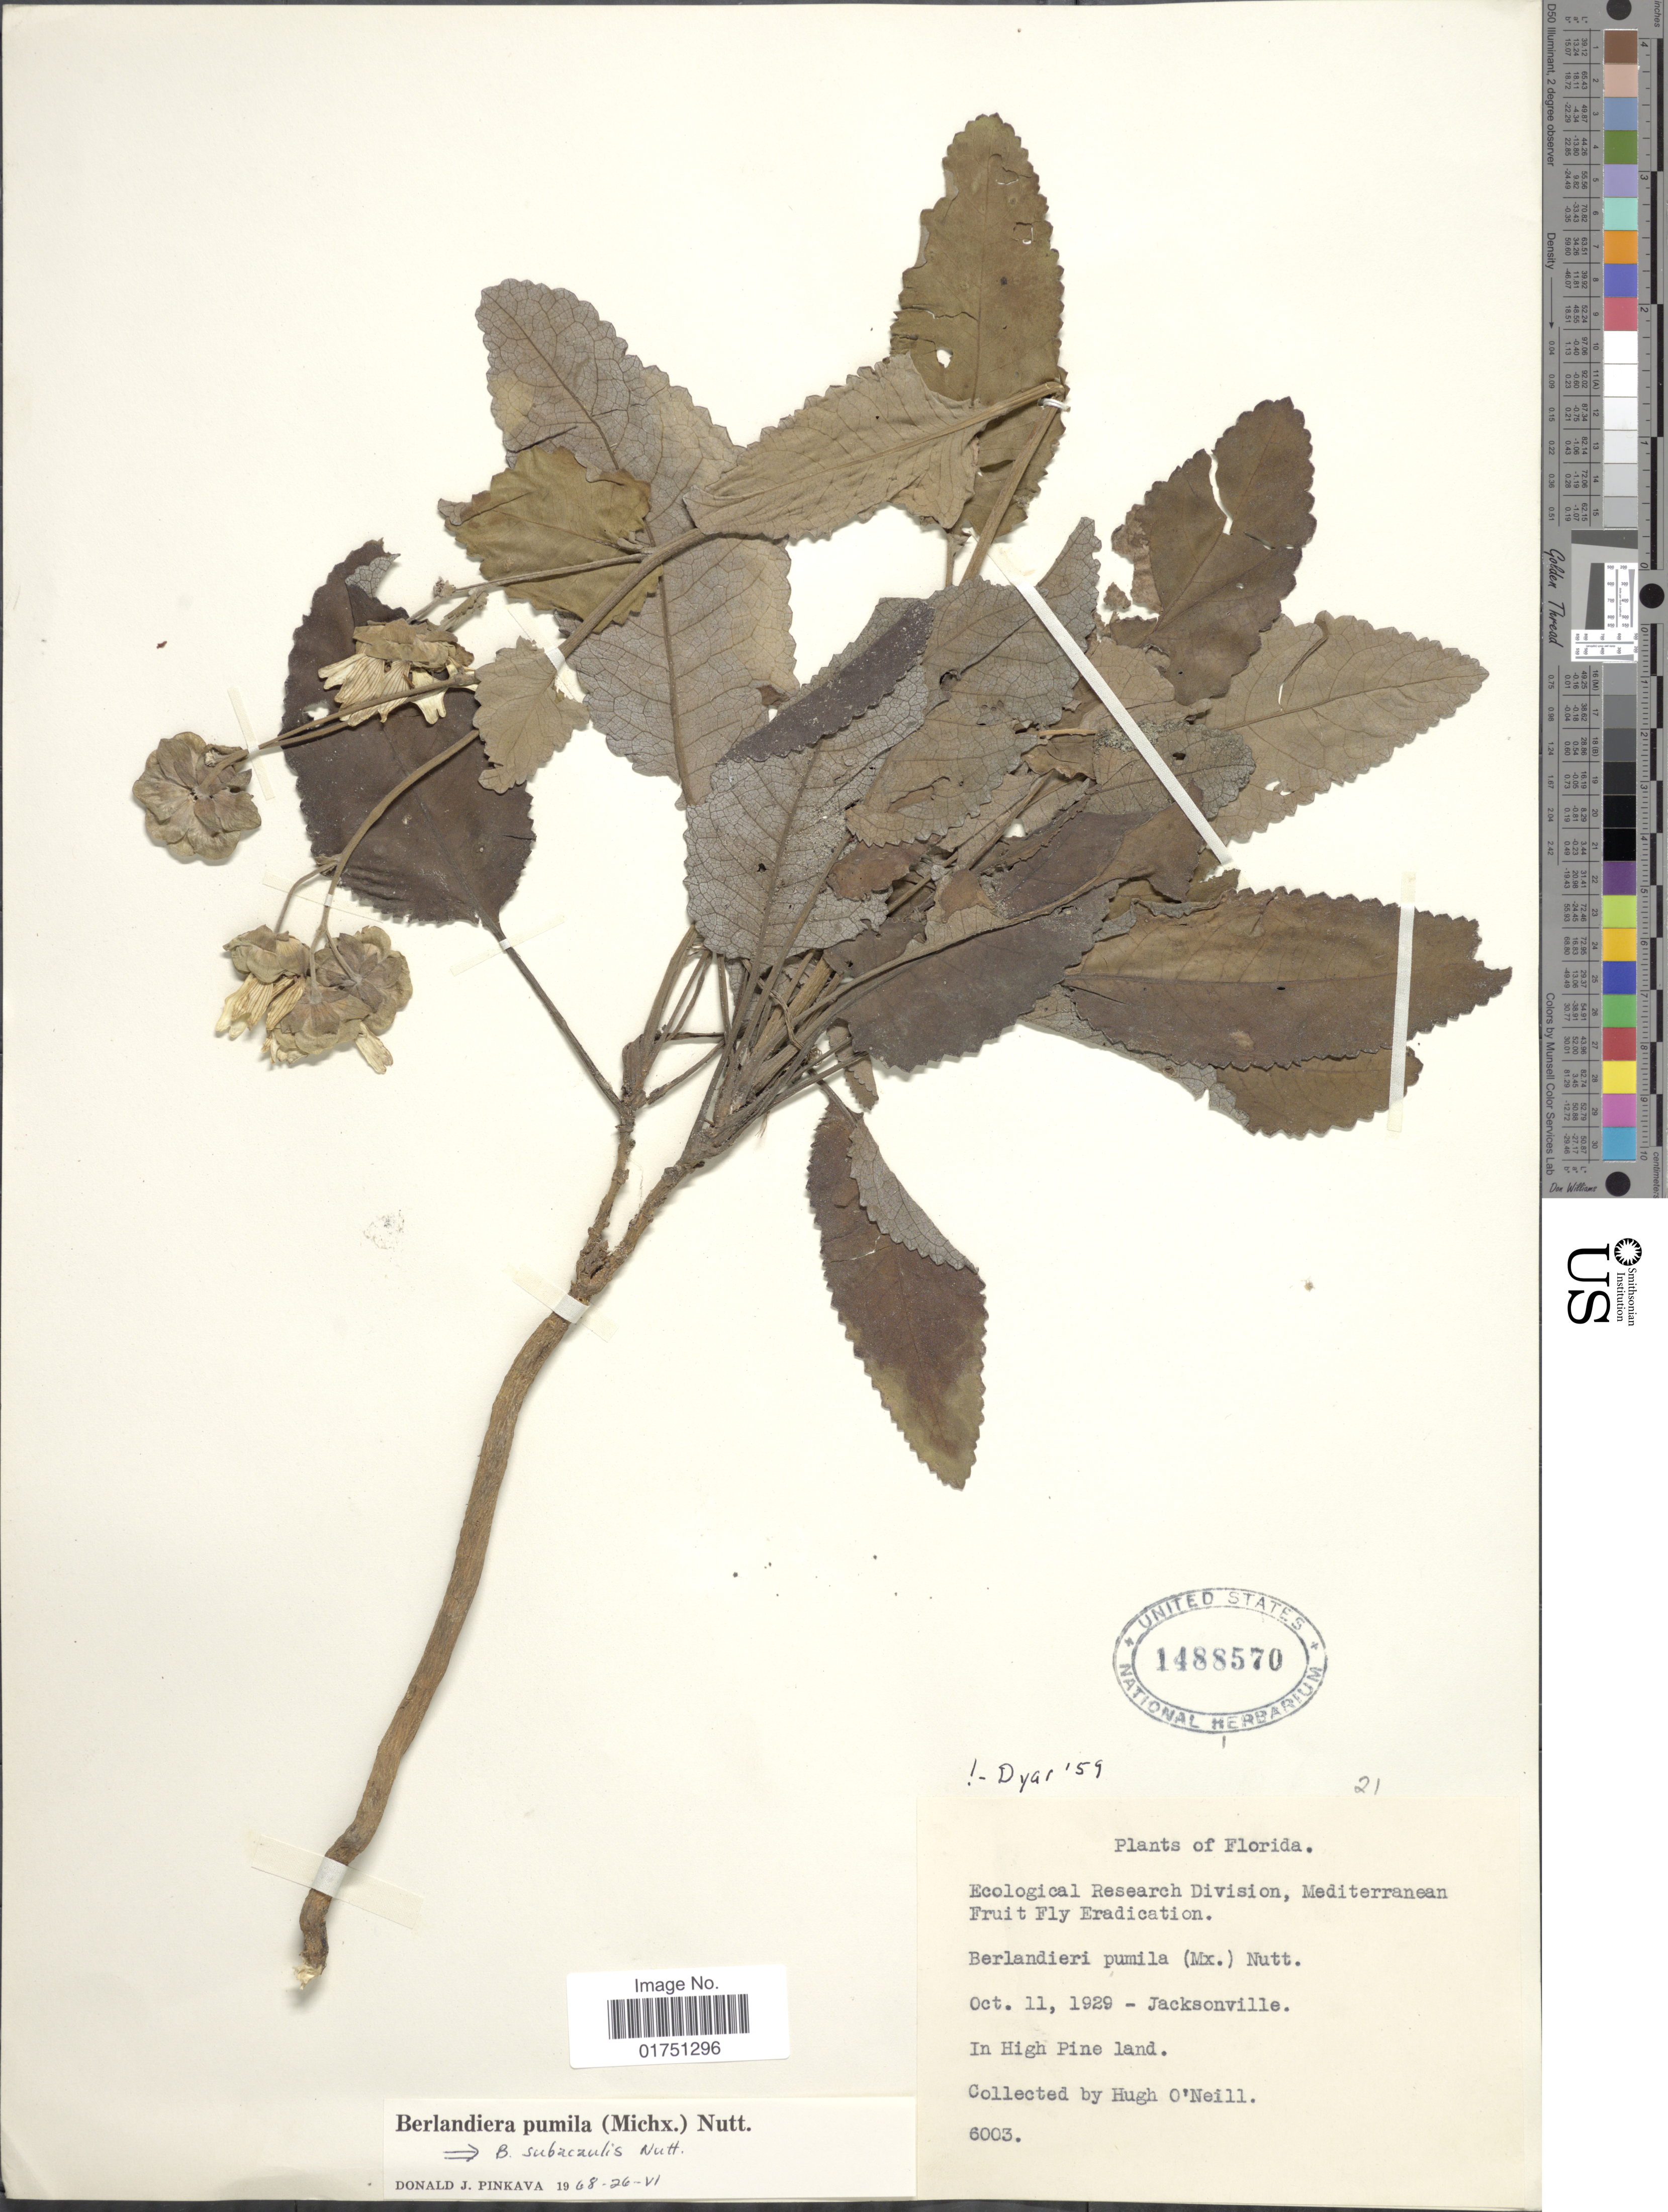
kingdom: Plantae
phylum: Tracheophyta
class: Magnoliopsida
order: Asterales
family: Asteraceae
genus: Berlandiera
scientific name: Berlandiera pumila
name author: (Michx.) Nutt.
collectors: H. O'Neill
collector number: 6003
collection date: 1929-10-11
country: United States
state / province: Florida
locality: Jacksonville. In High Pine land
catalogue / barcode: US 1488570